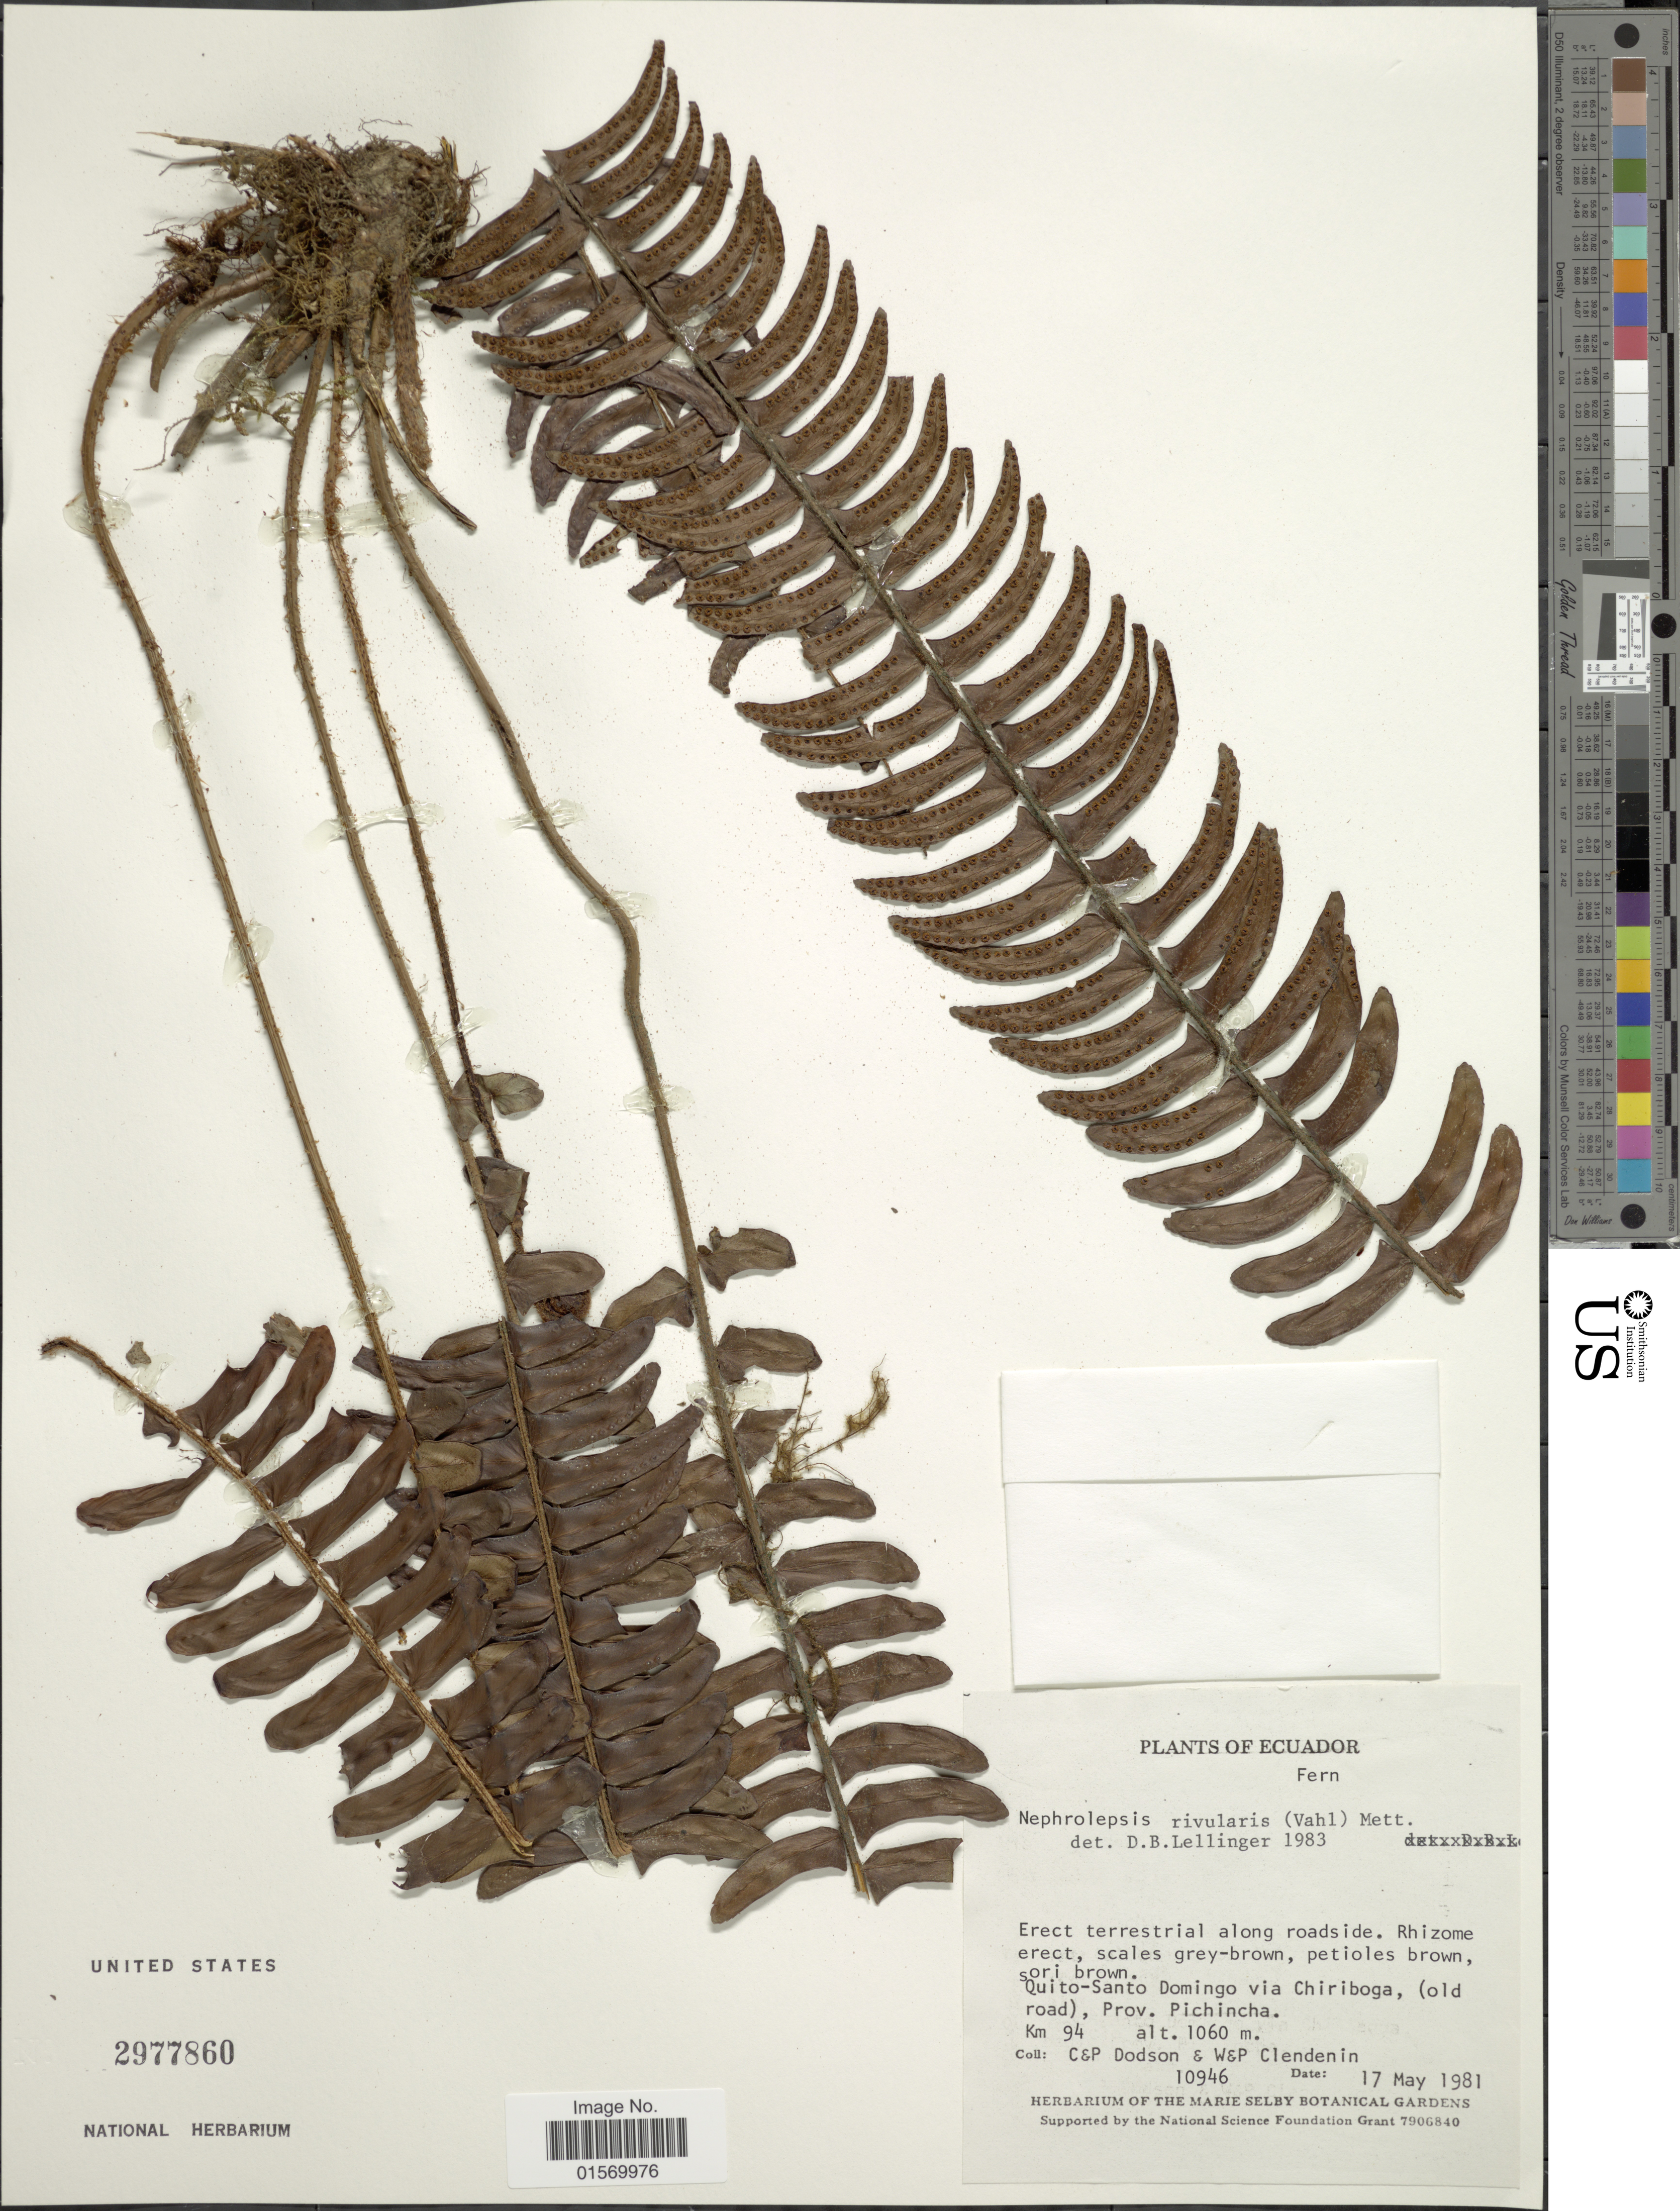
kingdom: Plantae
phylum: Tracheophyta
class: Polypodiopsida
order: Polypodiales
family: Nephrolepidaceae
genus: Nephrolepis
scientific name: Nephrolepis rivularis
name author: (Vahl) Mett. ex Krug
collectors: C. Dodson, P. M. Dodson, W. Clendenin & P. Clendenin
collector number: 10946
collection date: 1981-05-17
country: Ecuador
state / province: Pichincha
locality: Quito-Santo Domingo via Chiriboga, (old road)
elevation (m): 1060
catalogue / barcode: US 2977860